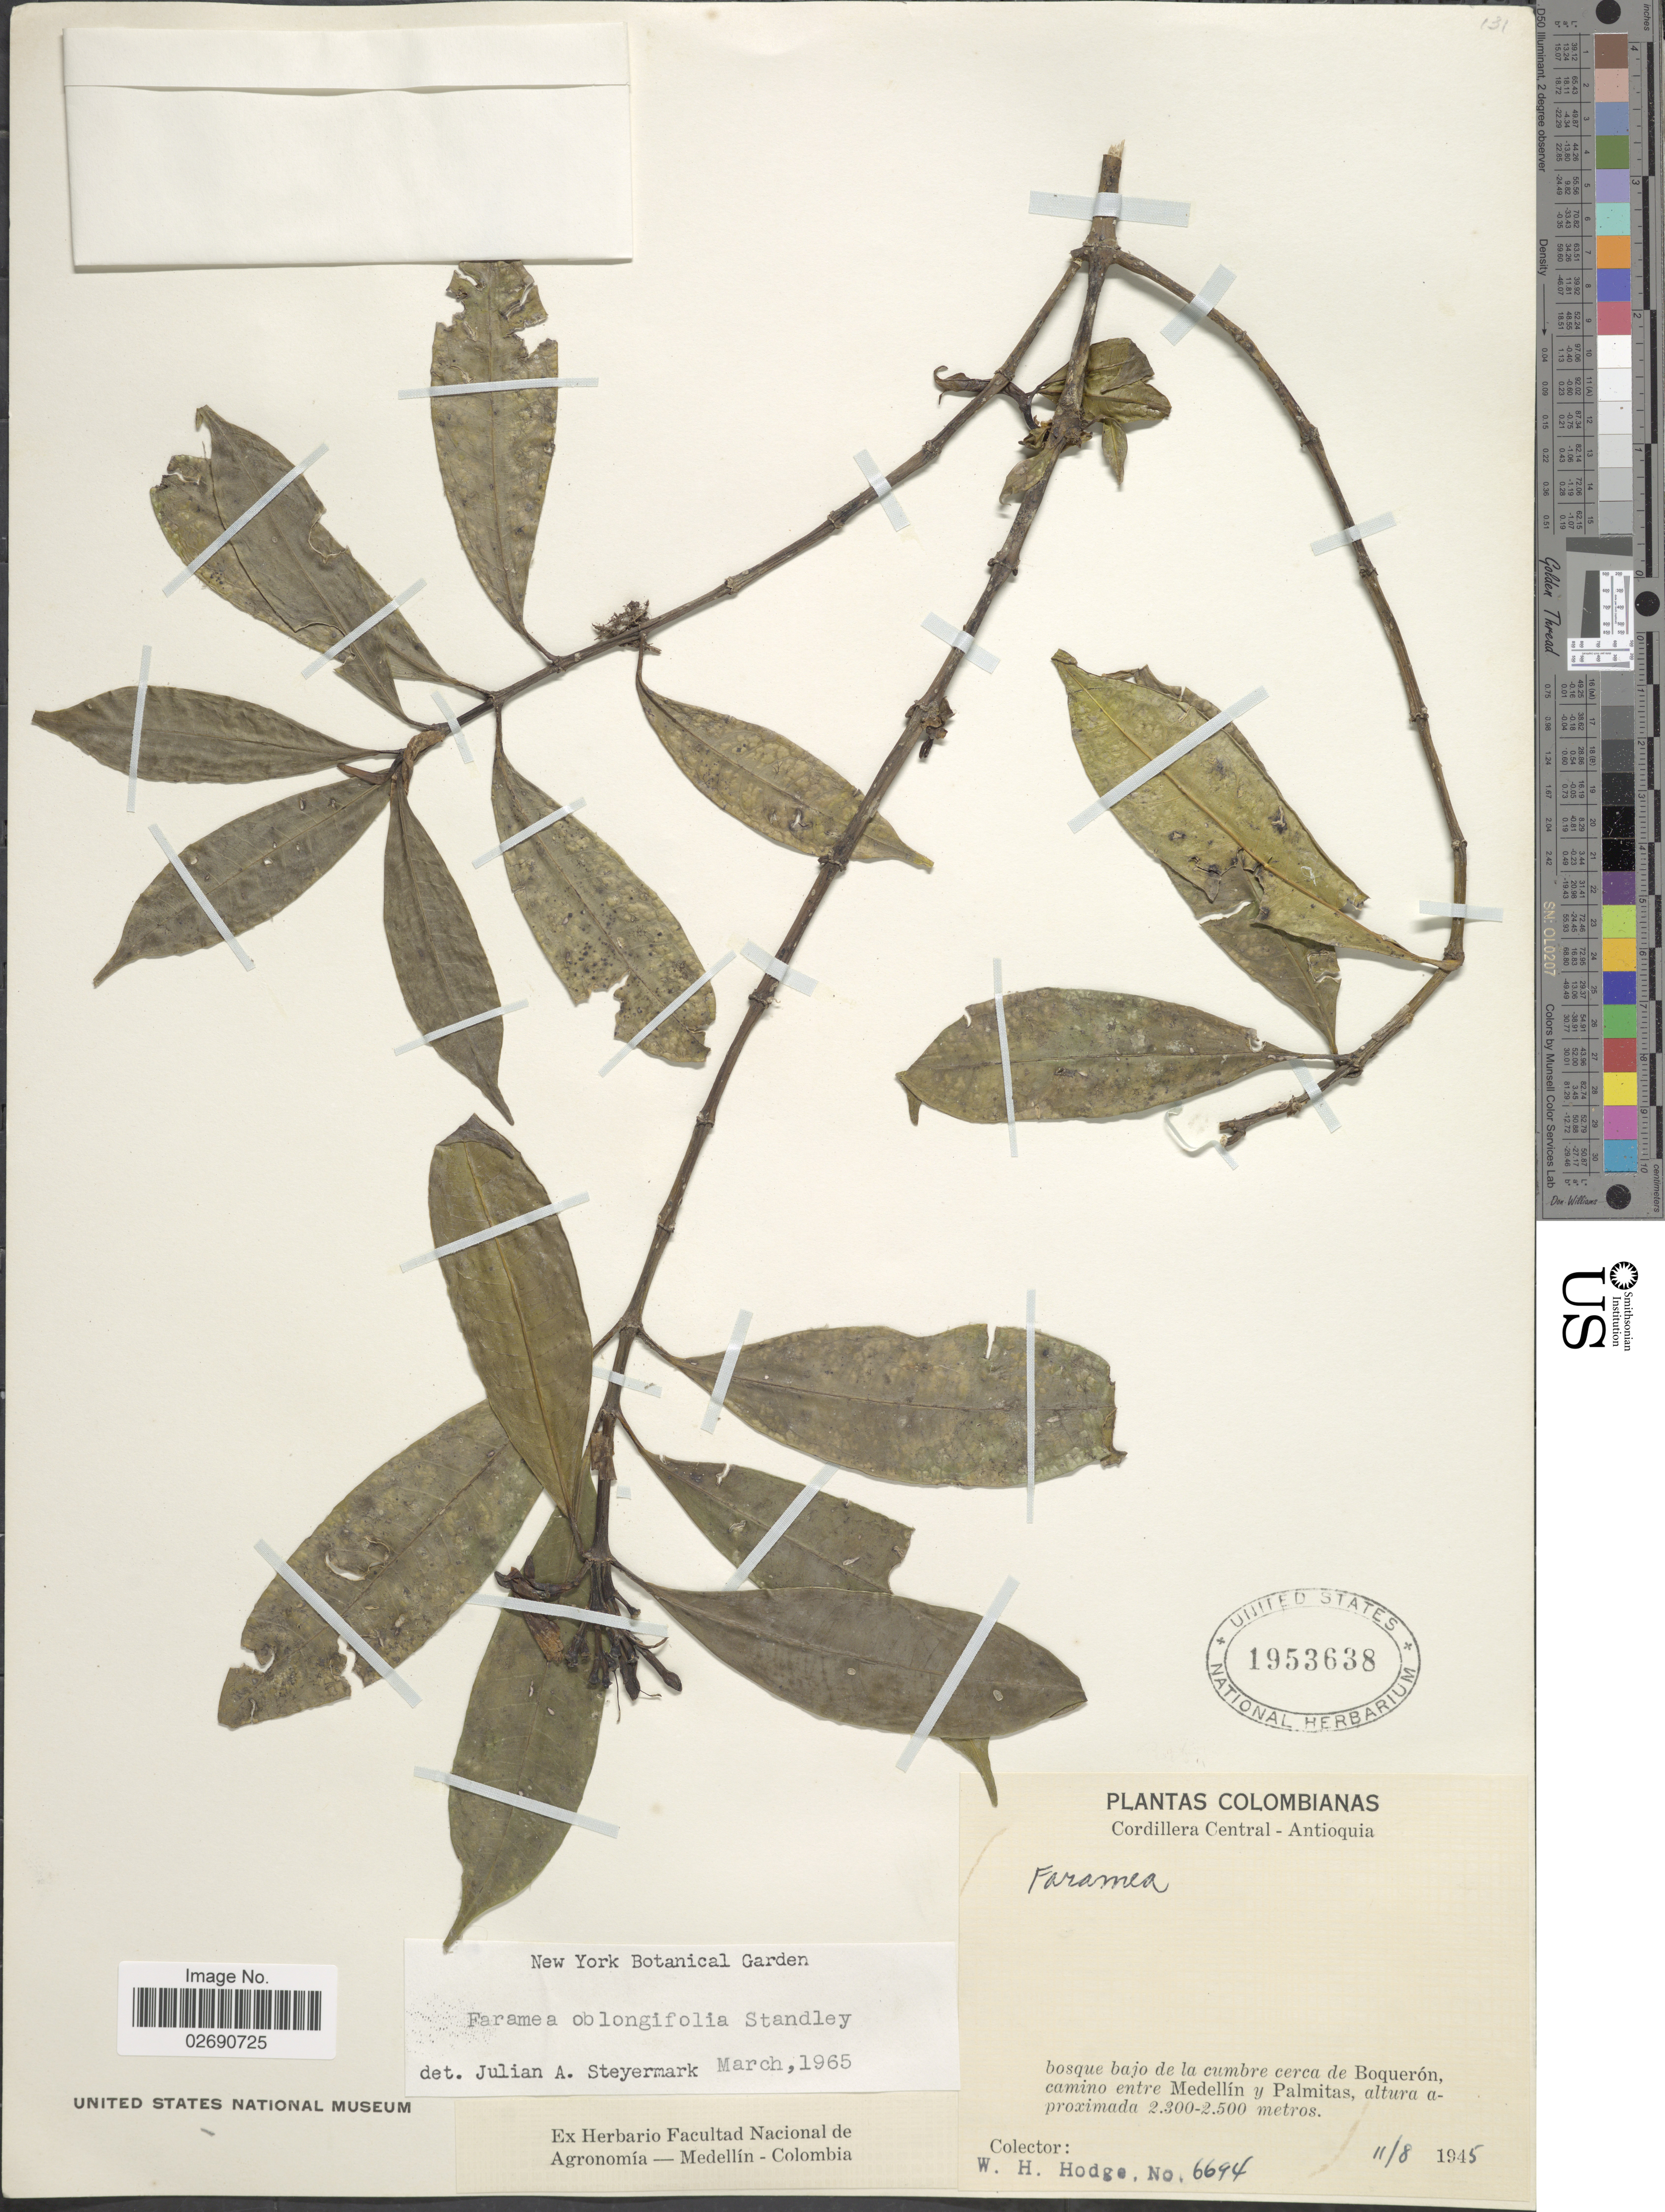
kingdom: Plantae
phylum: Tracheophyta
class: Magnoliopsida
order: Gentianales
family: Rubiaceae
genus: Faramea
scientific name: Faramea oblongifolia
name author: Standl.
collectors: W. Hodge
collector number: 6694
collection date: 1945-08-11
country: Colombia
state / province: Antioquia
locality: Cordillera Central, bosque bajo de la cumbre cerca de Boquerón, camino entre Medellín y Palmitas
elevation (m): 2300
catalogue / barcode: US 1953638